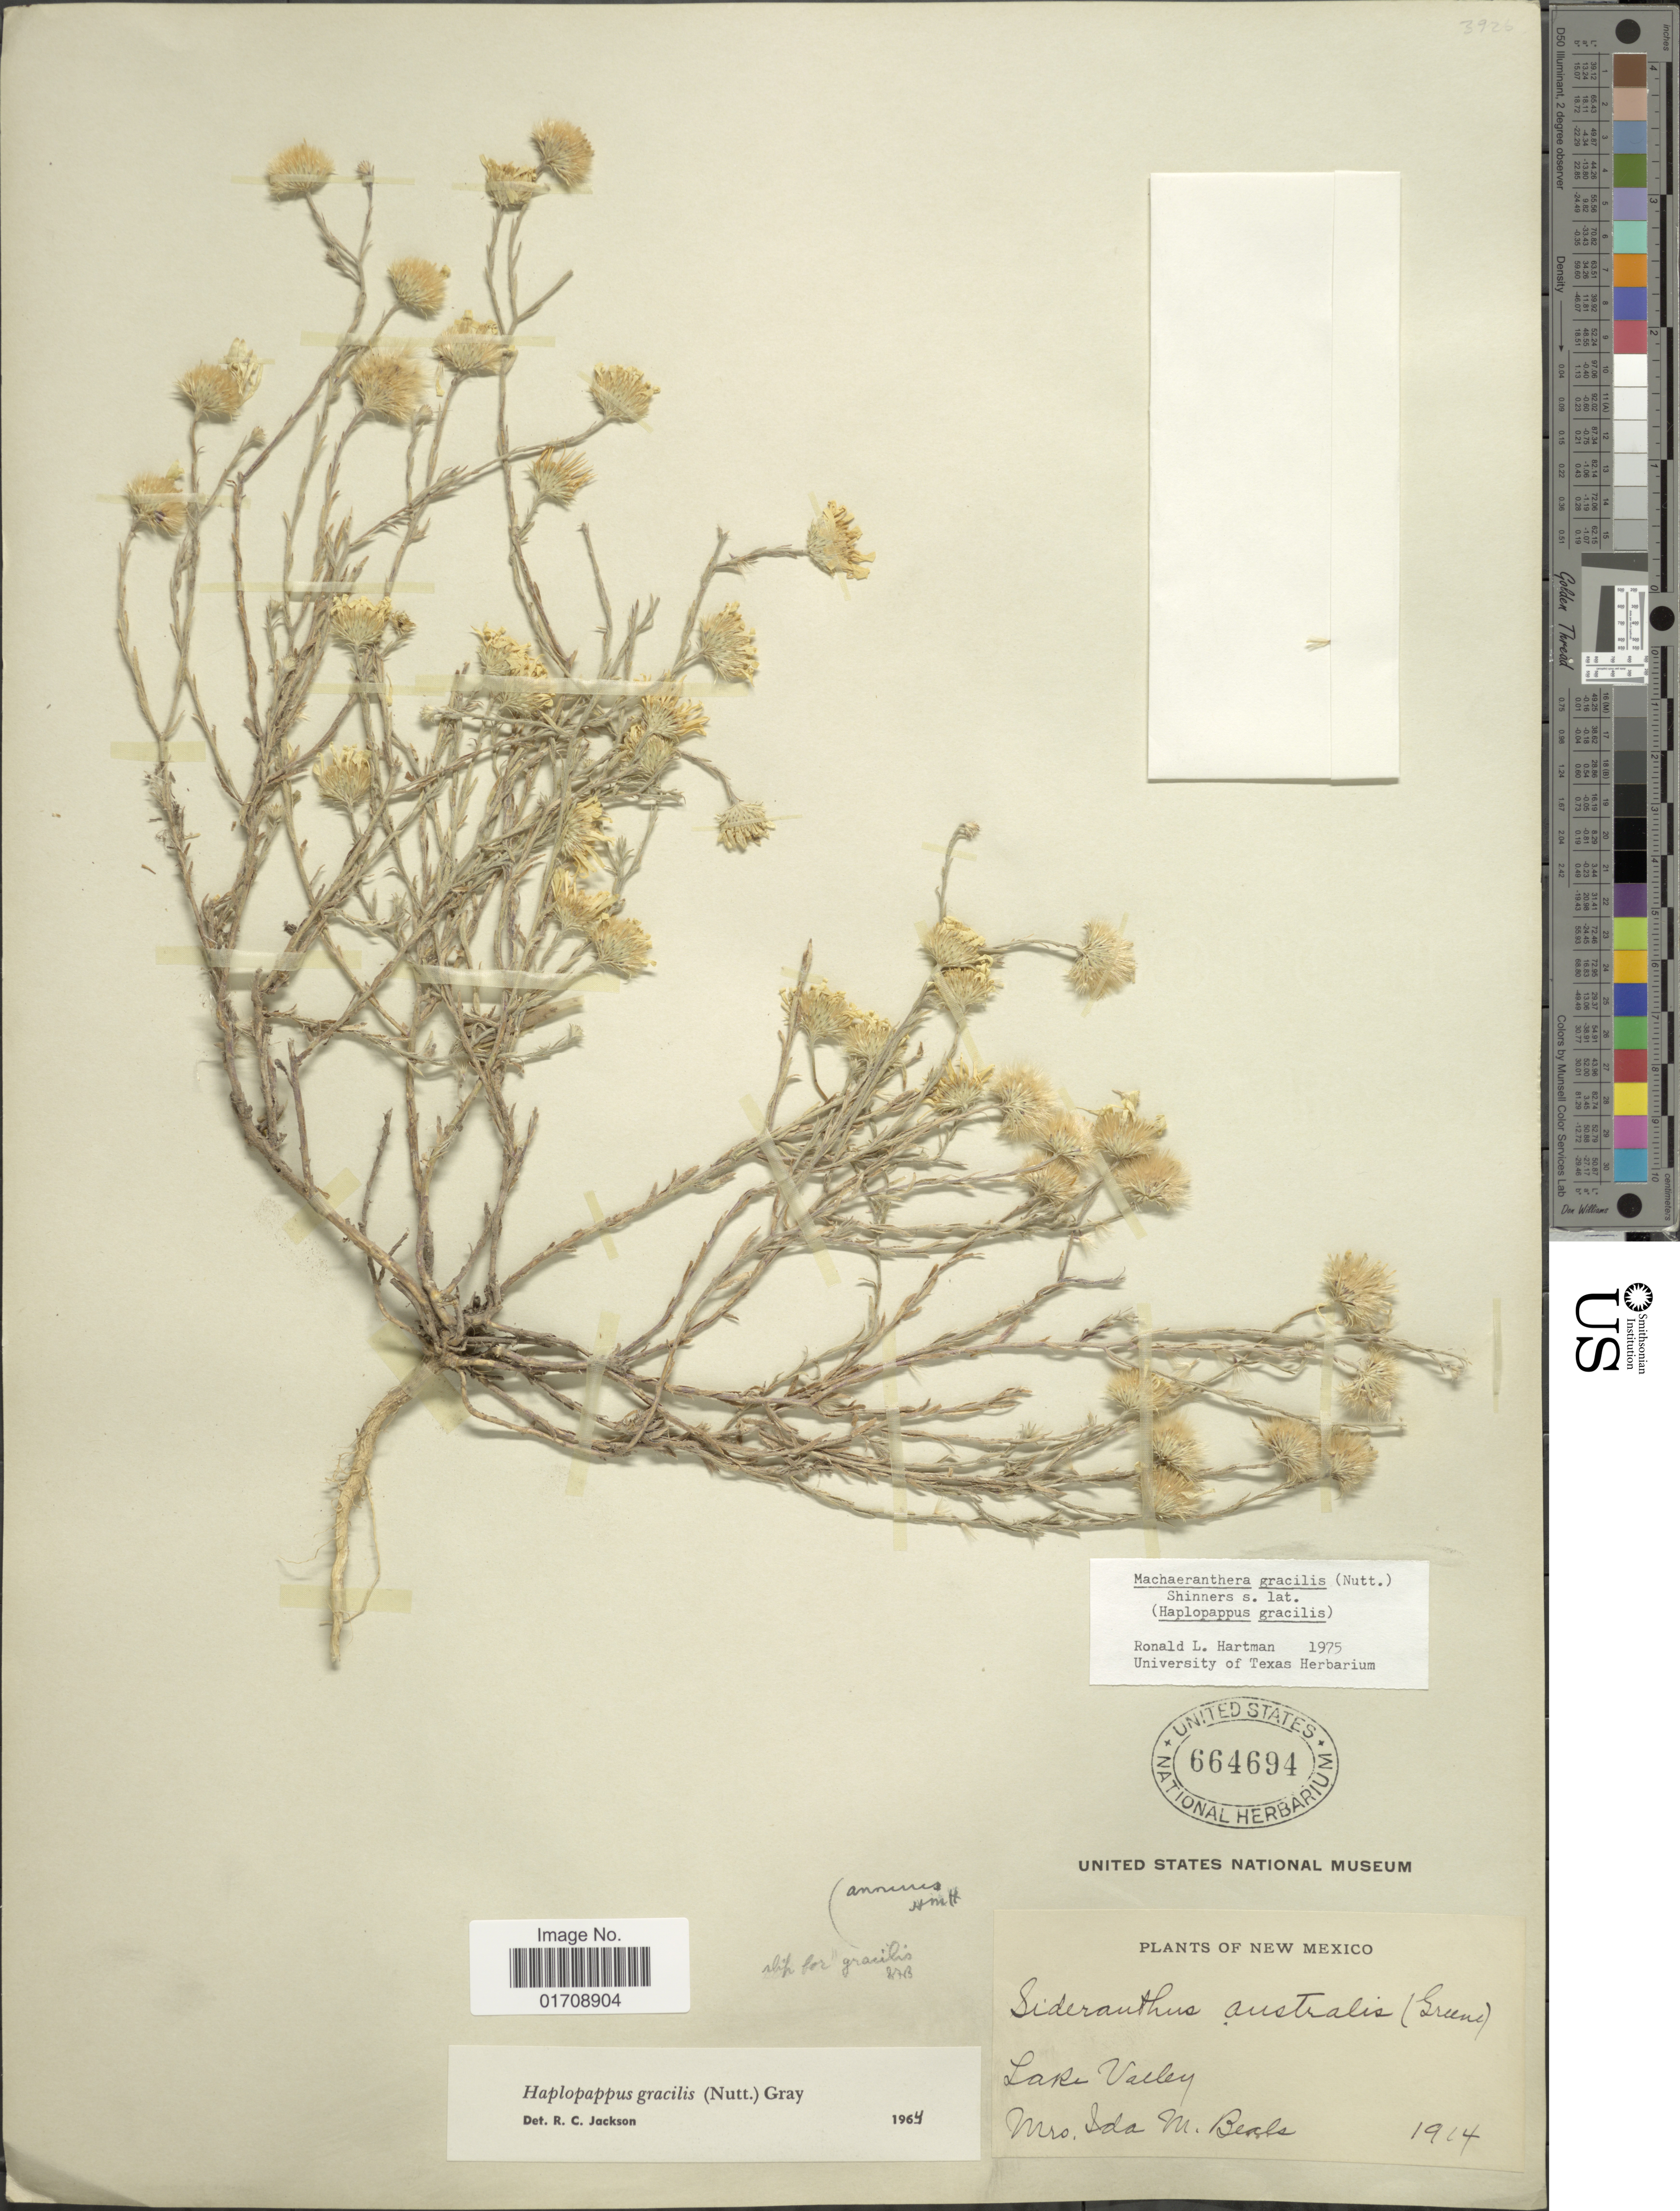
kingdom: Plantae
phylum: Tracheophyta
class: Magnoliopsida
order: Asterales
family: Asteraceae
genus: Machaeranthera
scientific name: Machaeranthera gracilis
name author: (Nutt.) Shinners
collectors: I. M. Beals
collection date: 1914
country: United States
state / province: New Mexico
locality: Lake Valley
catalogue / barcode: US 664694